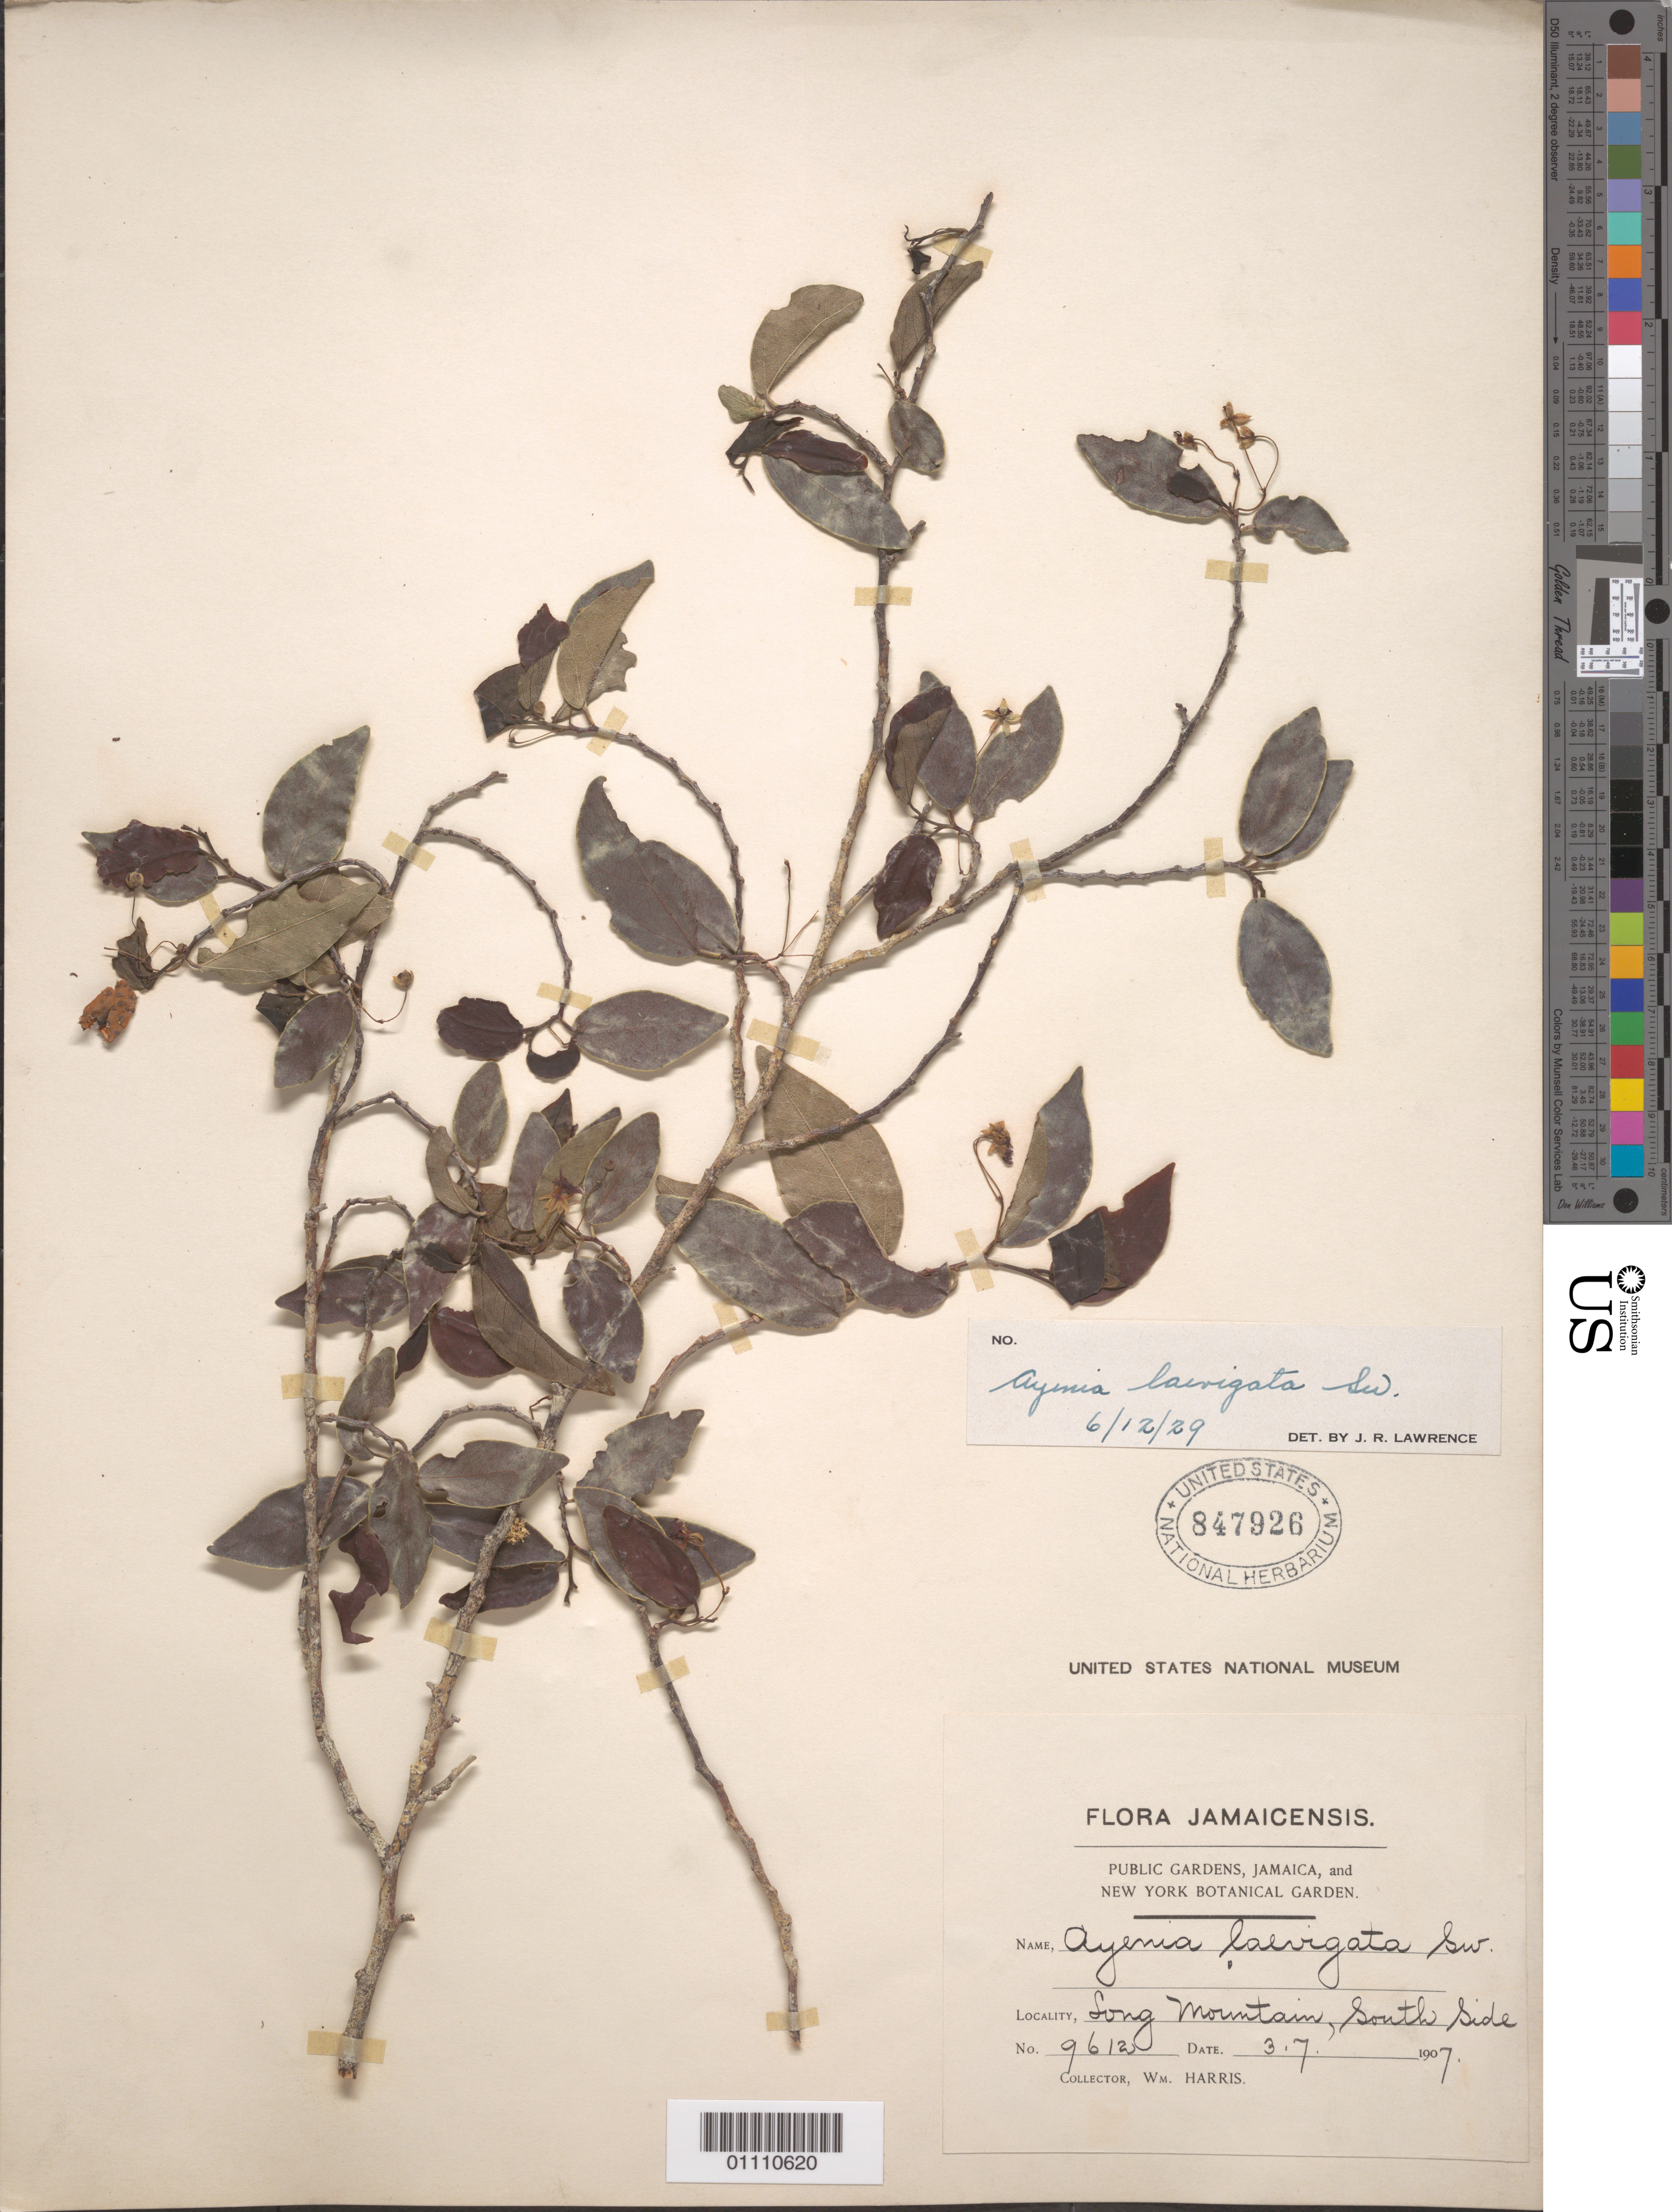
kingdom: Plantae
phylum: Tracheophyta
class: Magnoliopsida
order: Malvales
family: Malvaceae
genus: Ayenia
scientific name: Ayenia laevigata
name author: Sw.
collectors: W. Harris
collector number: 9612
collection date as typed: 03 Jul 1907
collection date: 1907-07-03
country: Jamaica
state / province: Kingston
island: Jamaica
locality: Long Mountain, S side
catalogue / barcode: US 847926